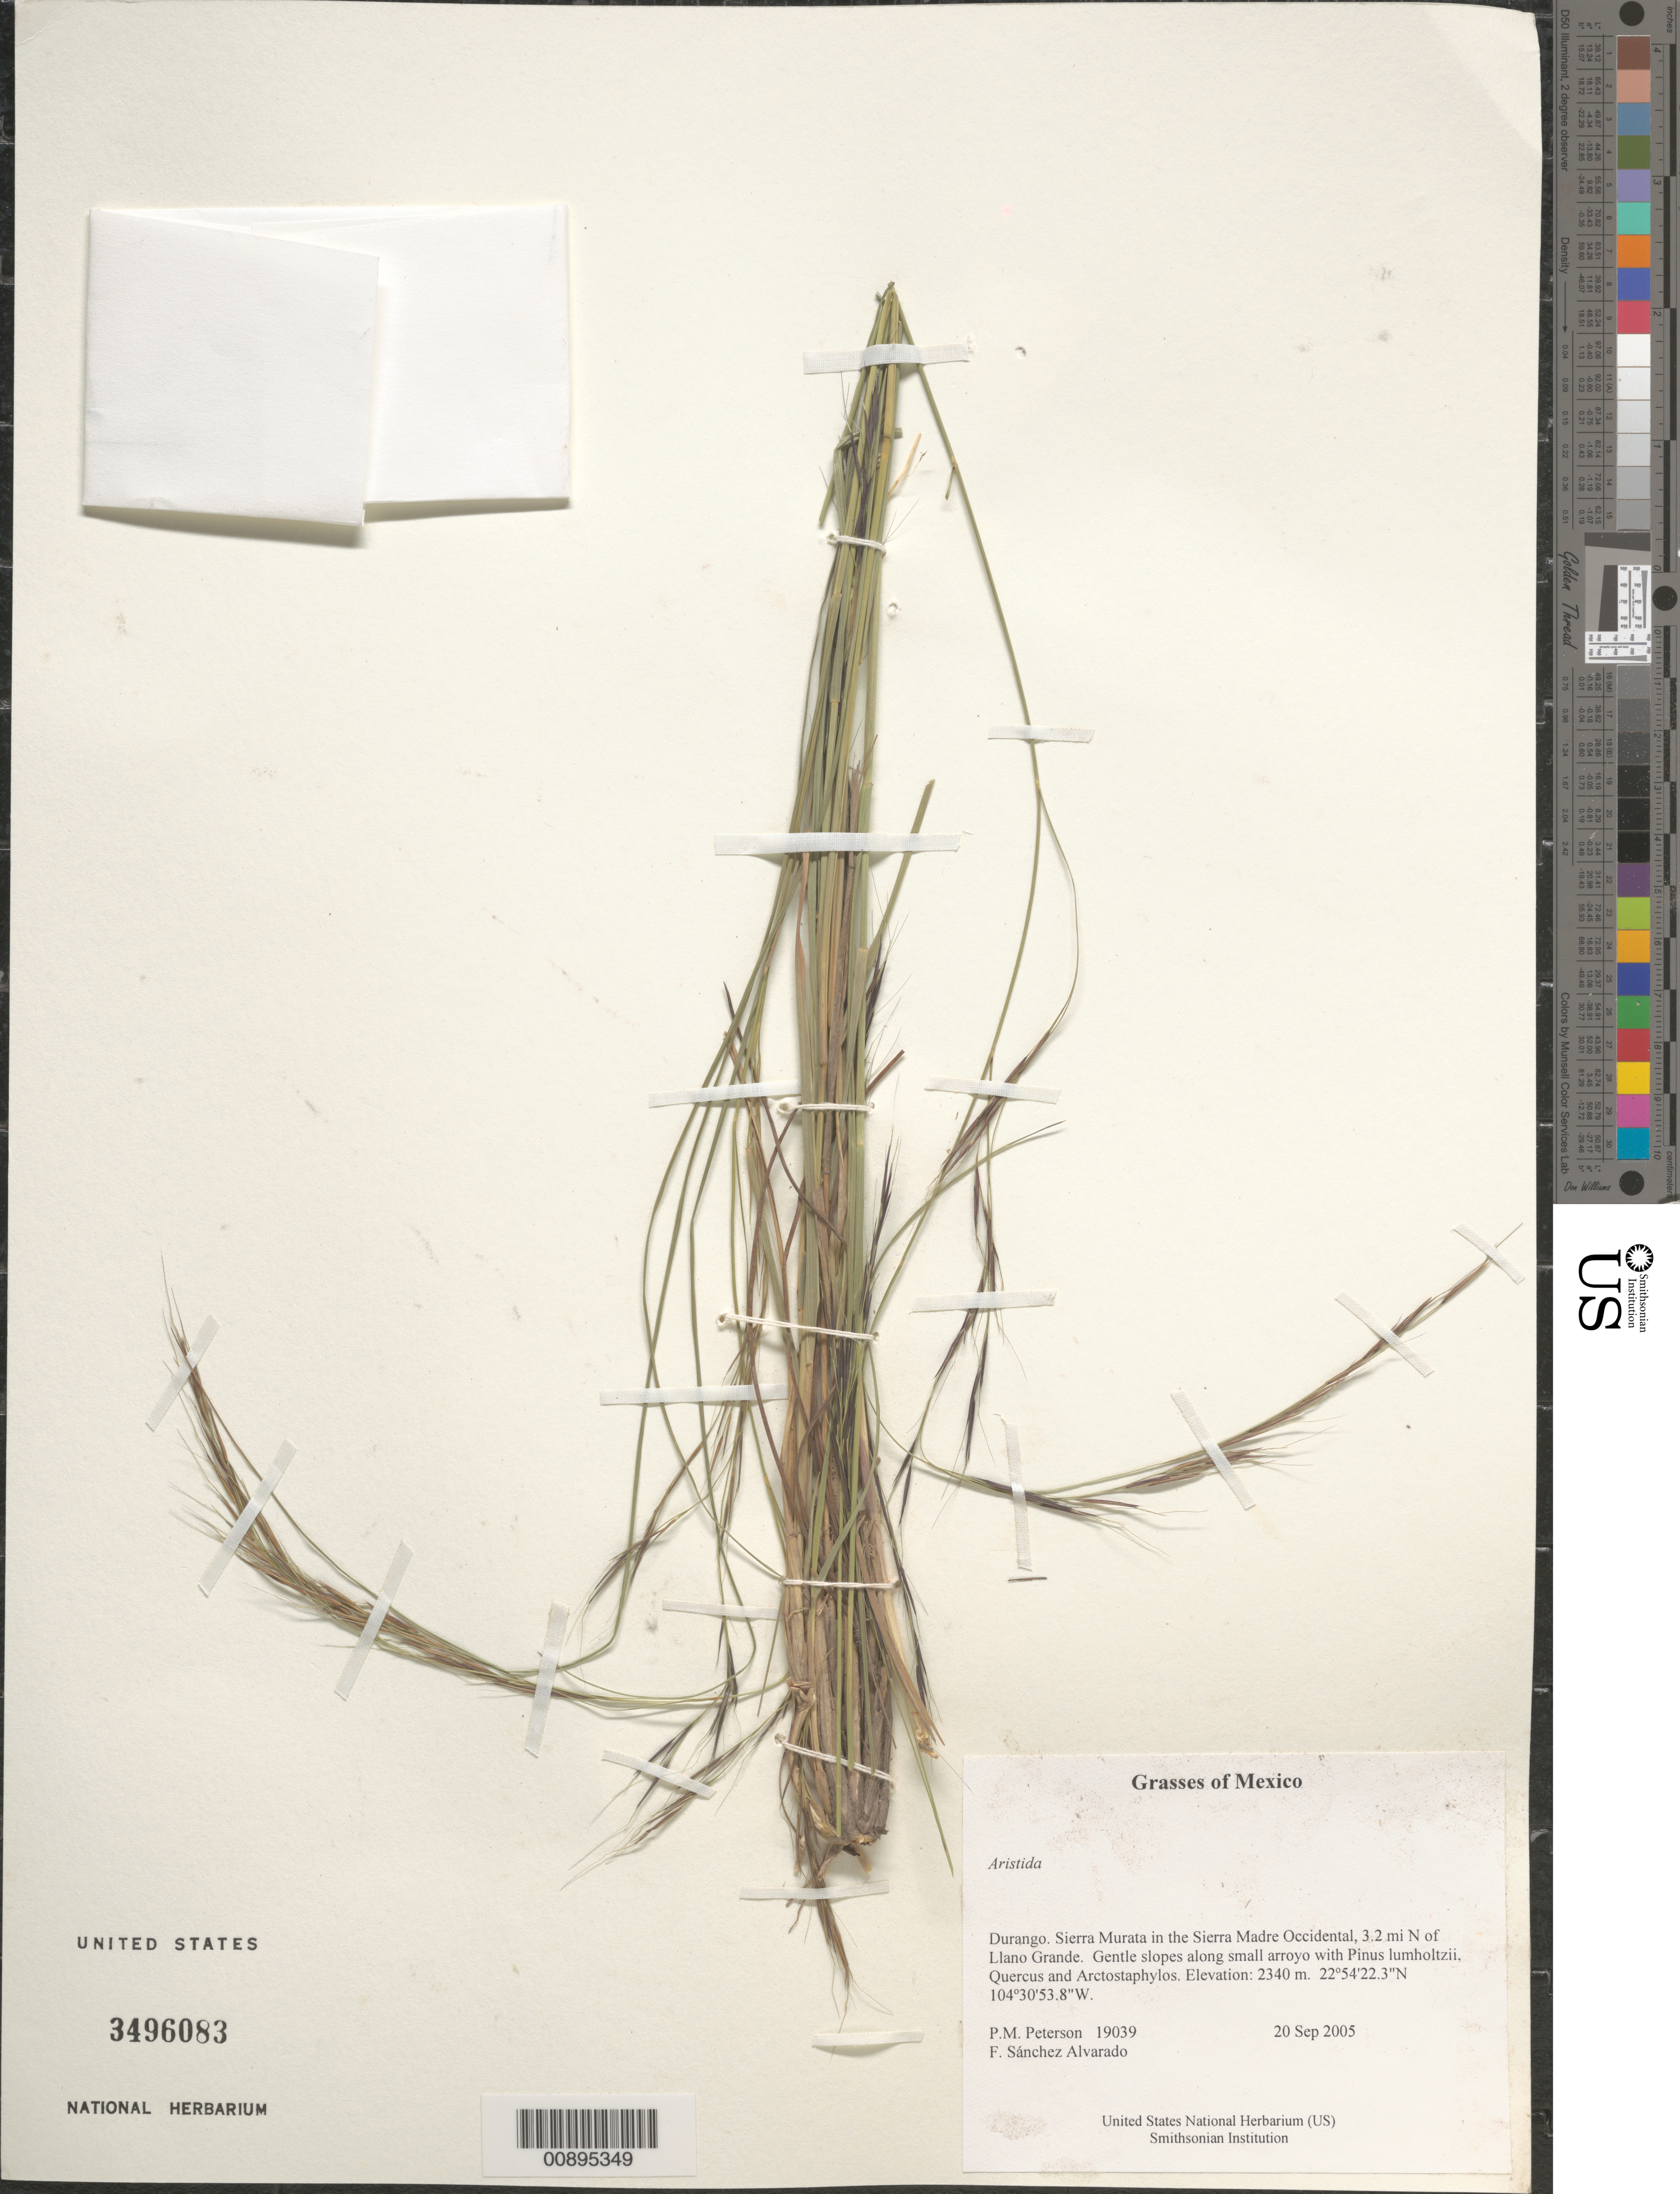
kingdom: Plantae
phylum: Tracheophyta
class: Liliopsida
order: Poales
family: Poaceae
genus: Aristida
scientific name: Aristida sp.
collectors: P. M. Peterson & F. Sánchez Alvarado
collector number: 19039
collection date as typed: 20 Sep 2005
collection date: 2005-09-20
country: Mexico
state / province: Durango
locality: Sierra Murata in the Sierra Madre Occidental, 3.2 mi N of Llano Grande. Gentle slopes along small arroyo with Pinus lumholtzii, Quercus and Arctostaphylos.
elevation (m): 2340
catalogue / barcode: US 3496083